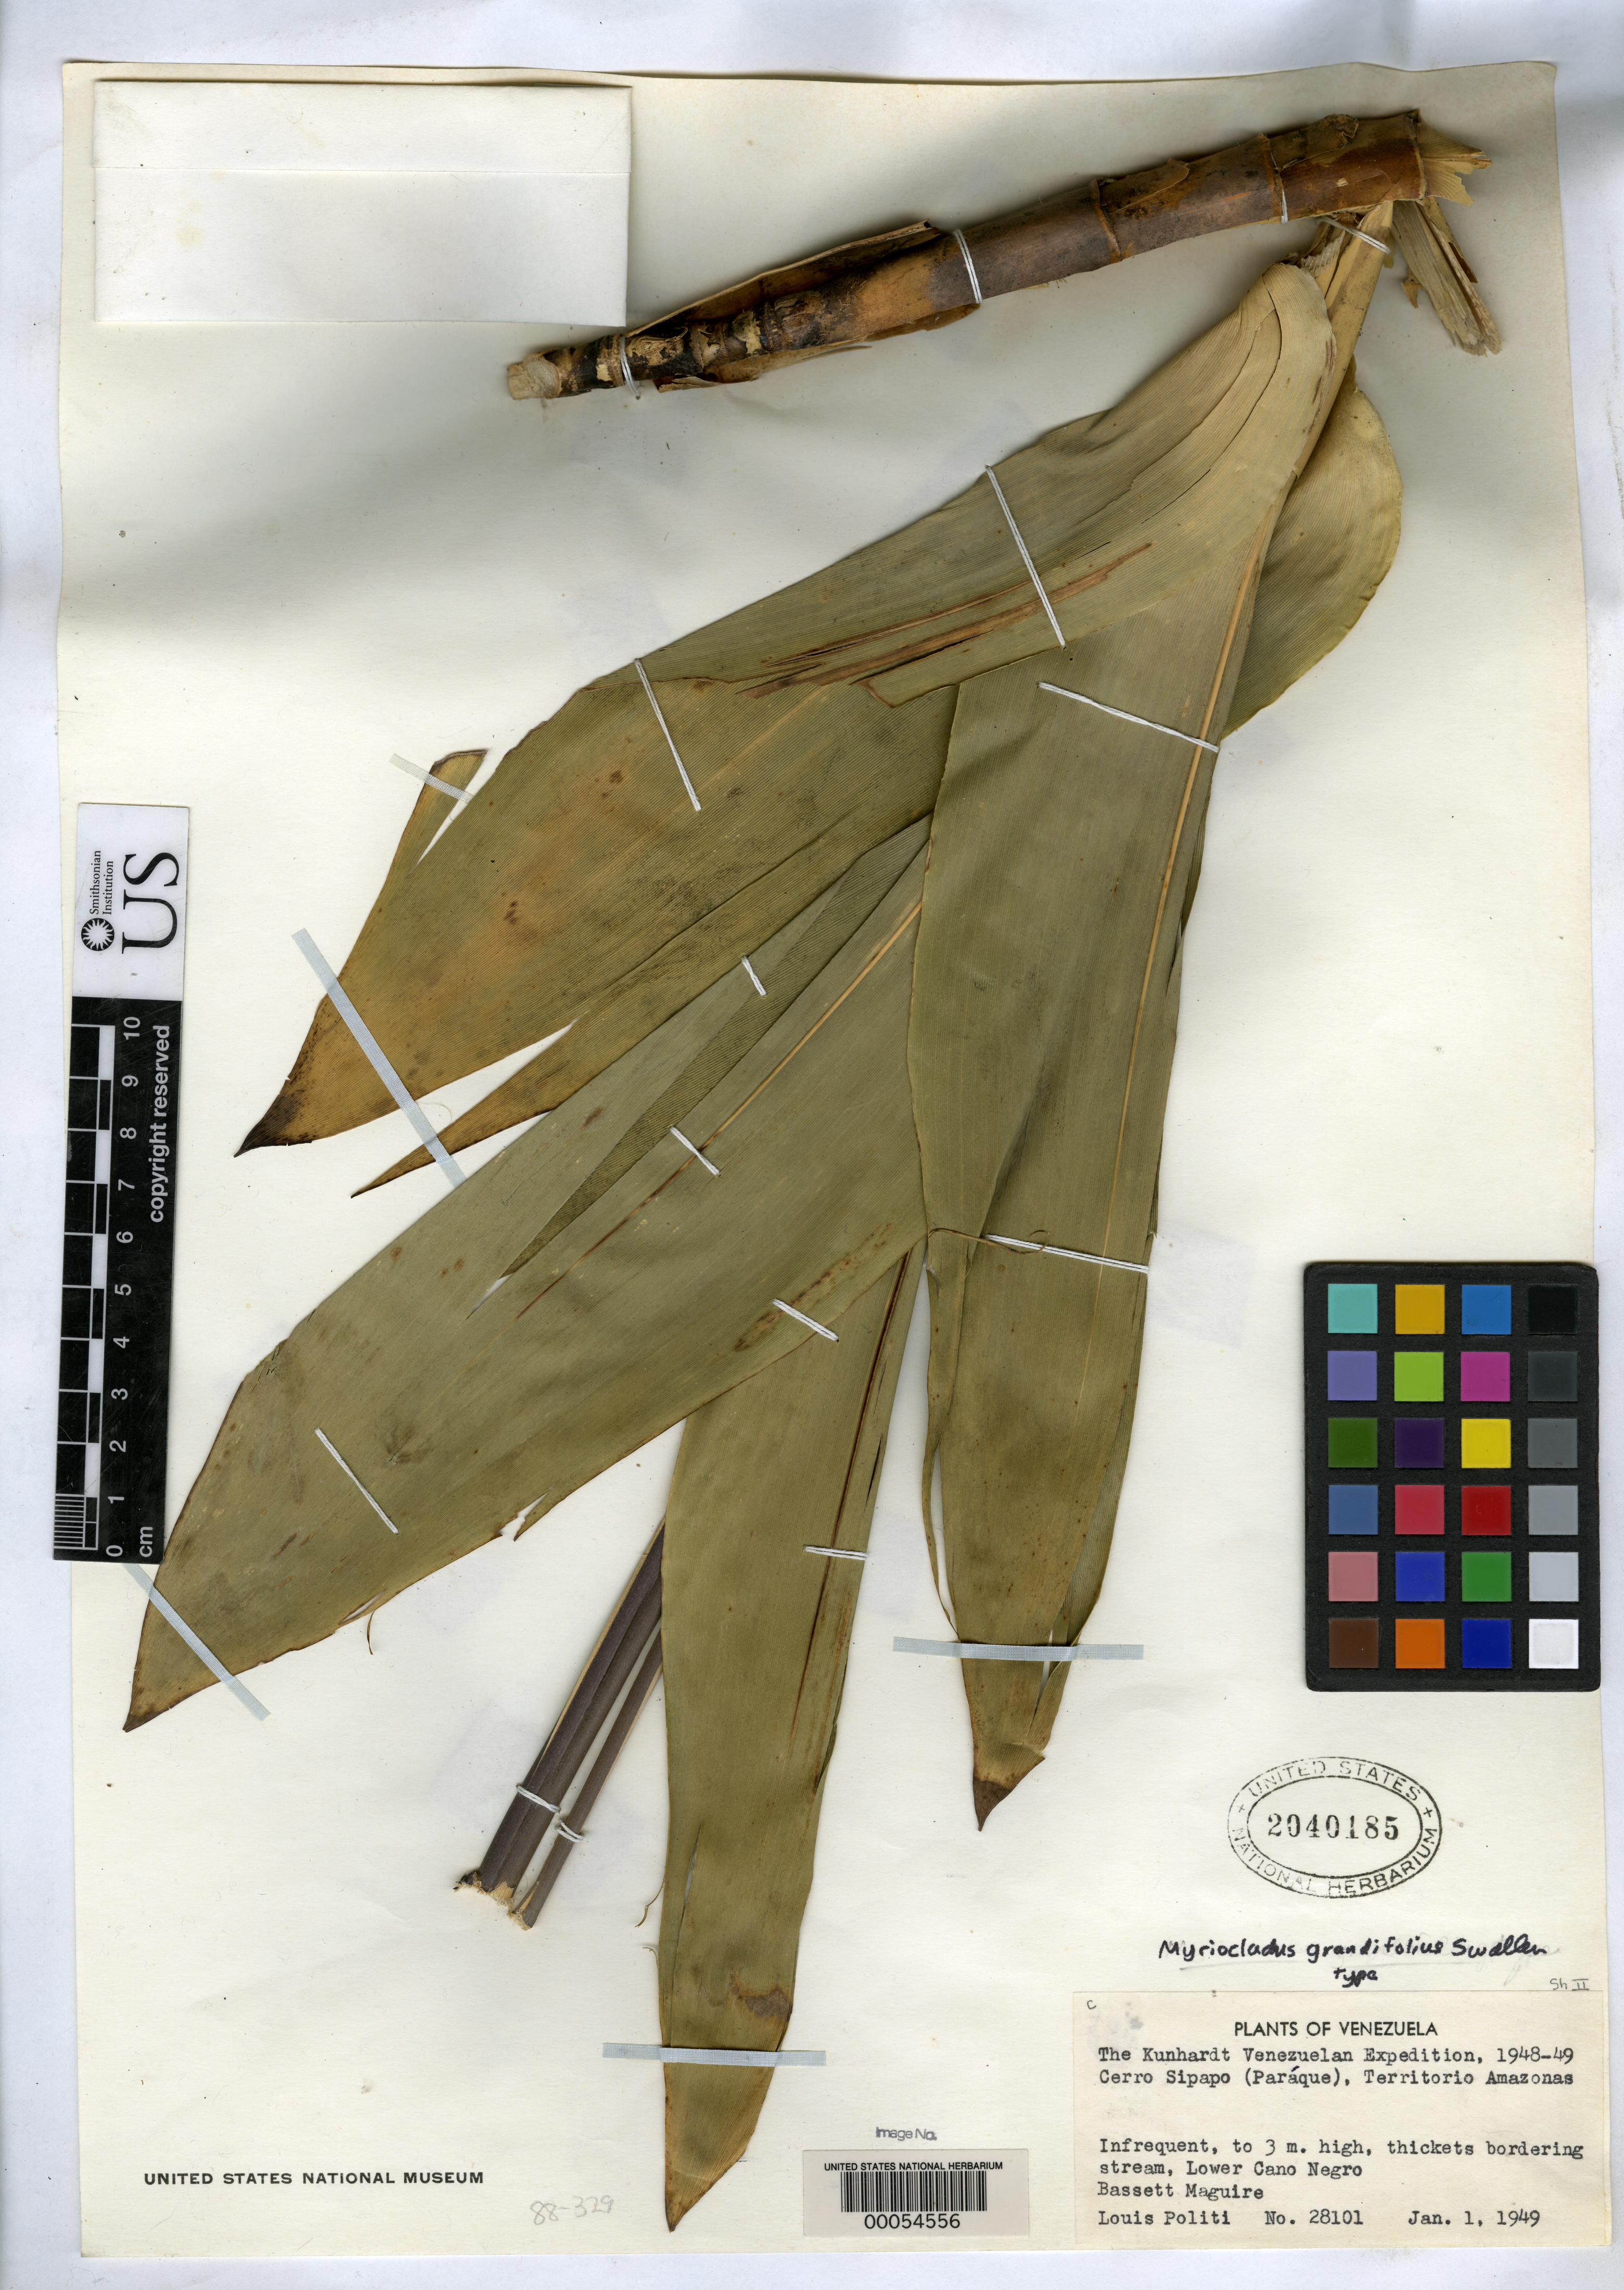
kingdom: Plantae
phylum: Tracheophyta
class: Liliopsida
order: Poales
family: Poaceae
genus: Myriocladus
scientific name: Myriocladus grandifolius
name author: Swallen in Maguire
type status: Holotype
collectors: B. Maguire & L. Politi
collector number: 28101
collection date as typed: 01 Jan 1949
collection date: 1949-01-01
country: Venezuela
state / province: Amazonas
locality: Cerro Sipapo, lower Cano Negro.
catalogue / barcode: US 2040185